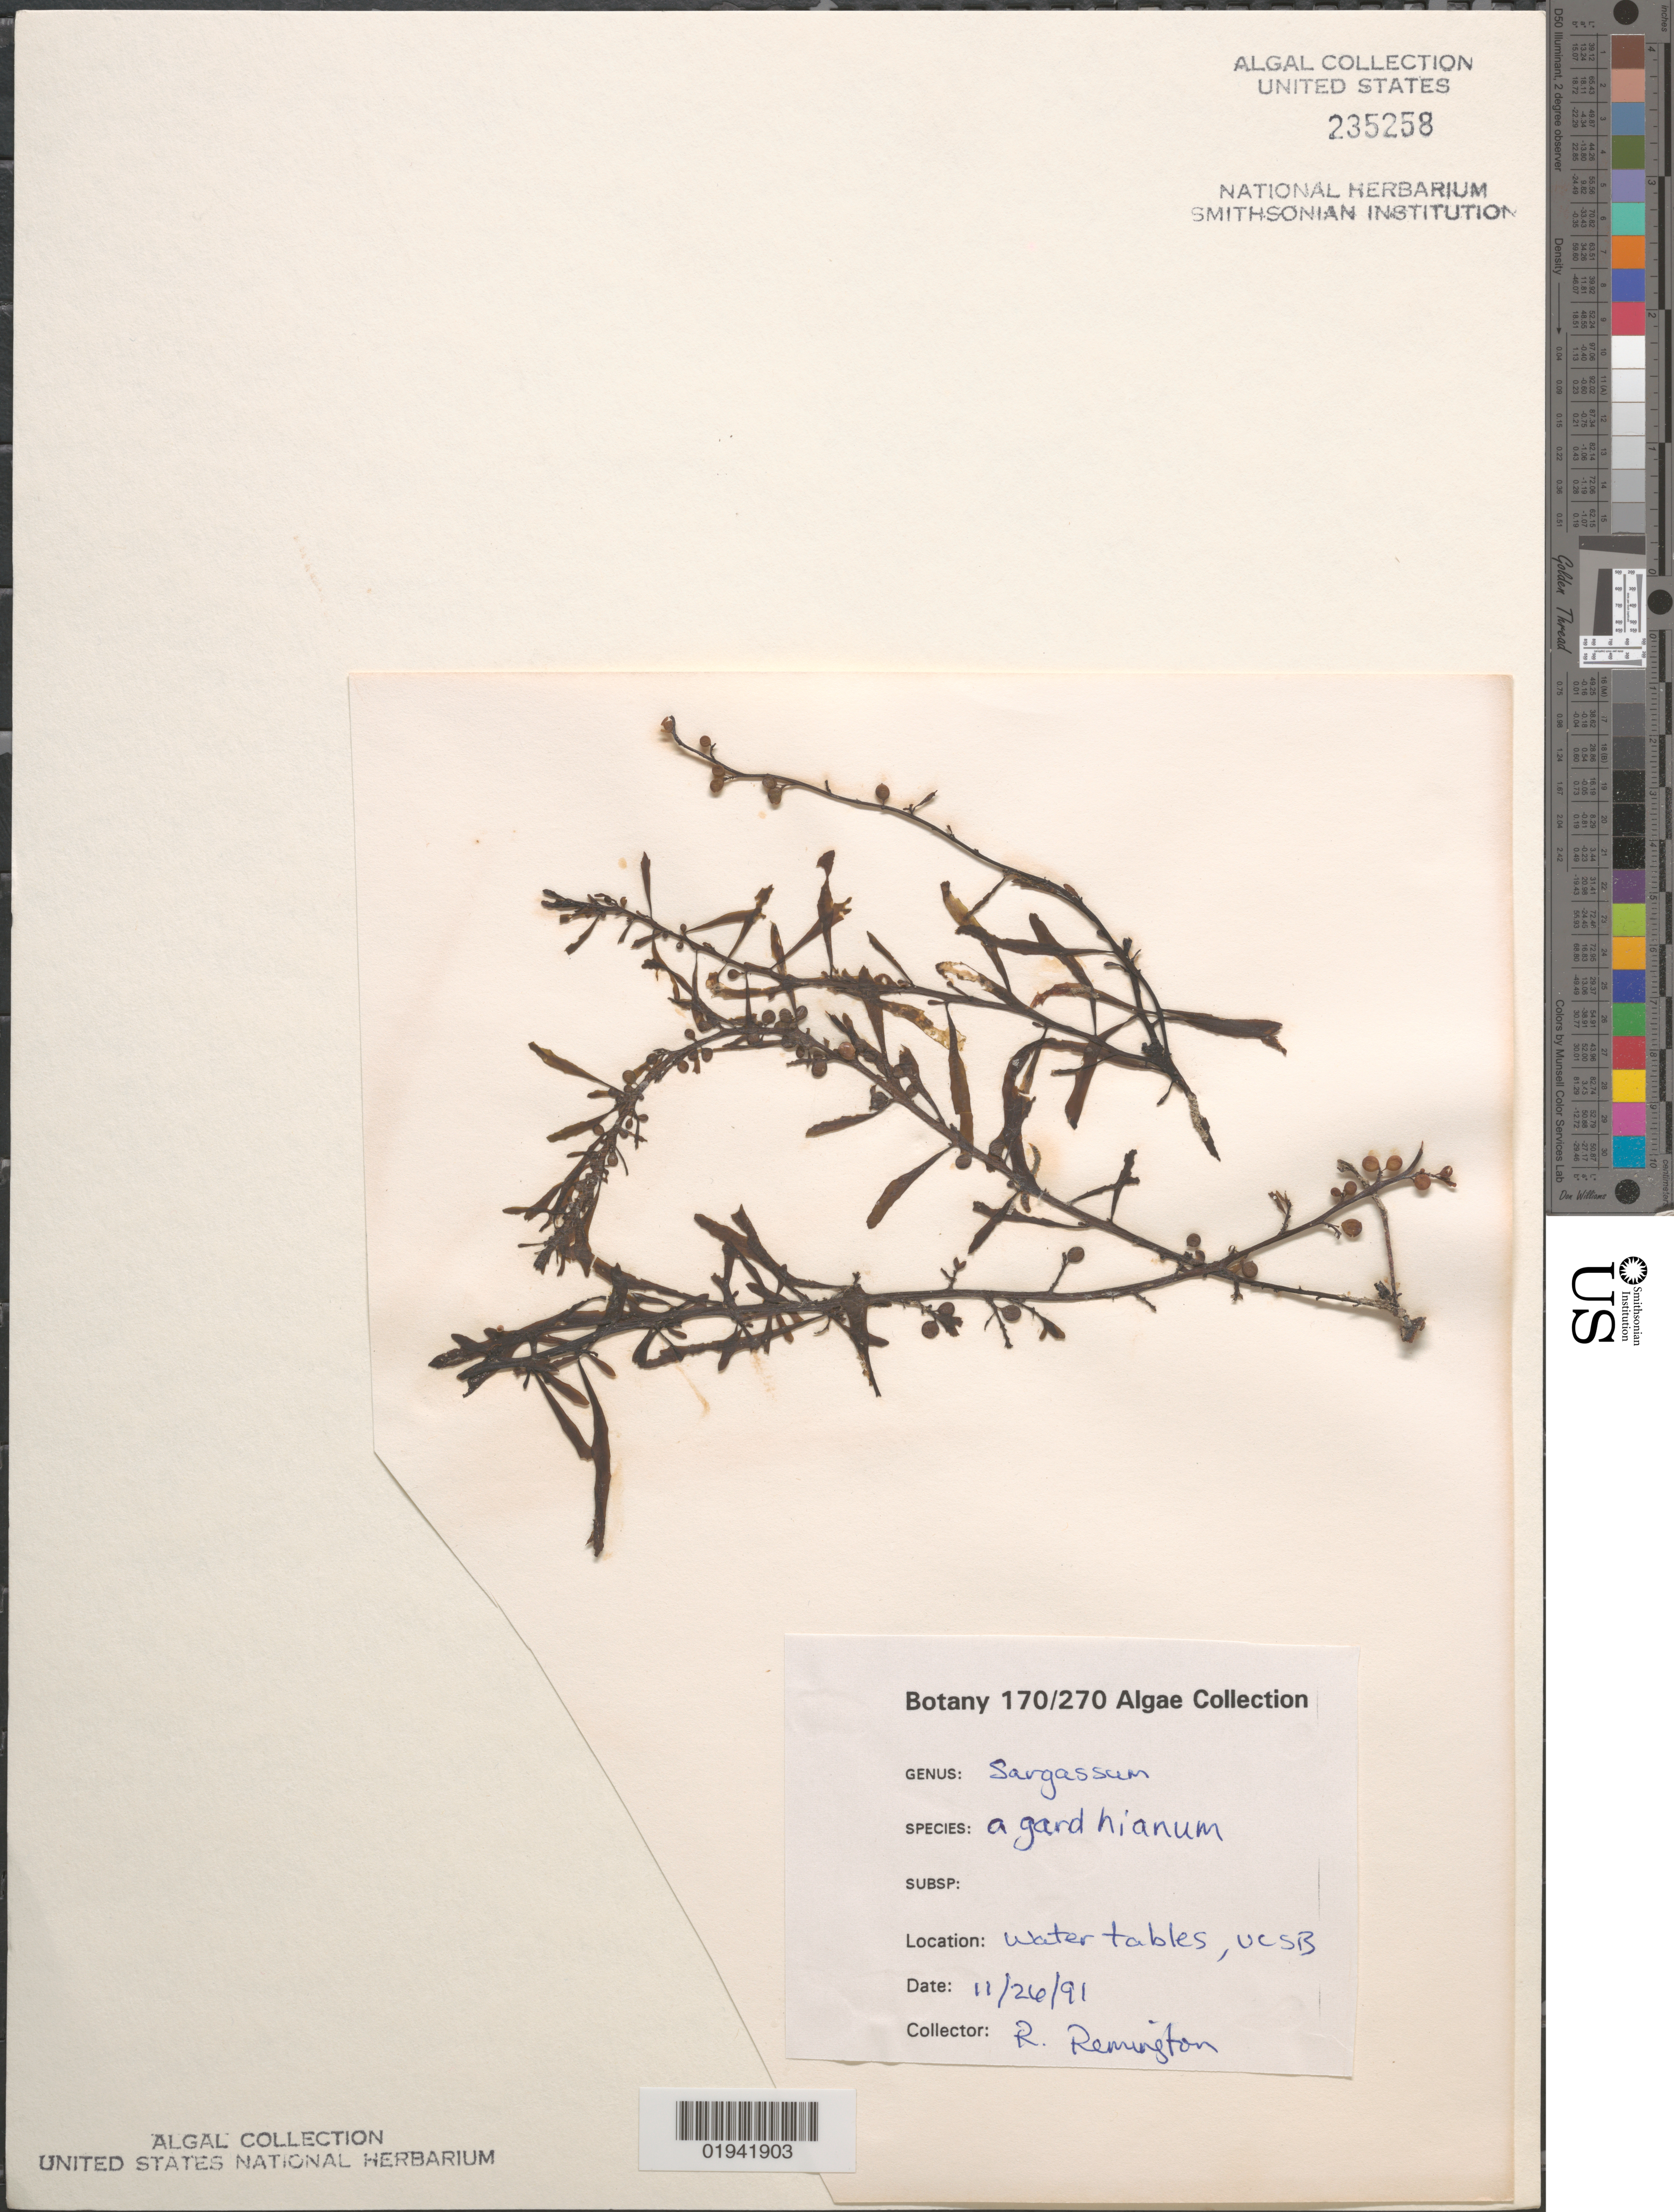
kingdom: Chromista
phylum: Ochrophyta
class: Phaeophyceae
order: Fucales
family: Sargassaceae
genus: Sargassum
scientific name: Sargassum agardhianum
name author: Farl. in J. Agardh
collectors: R. Remington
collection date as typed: Transcribed d/m/y: 26/11/91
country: United States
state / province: California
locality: Watertables, UCSB.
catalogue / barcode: US 235258